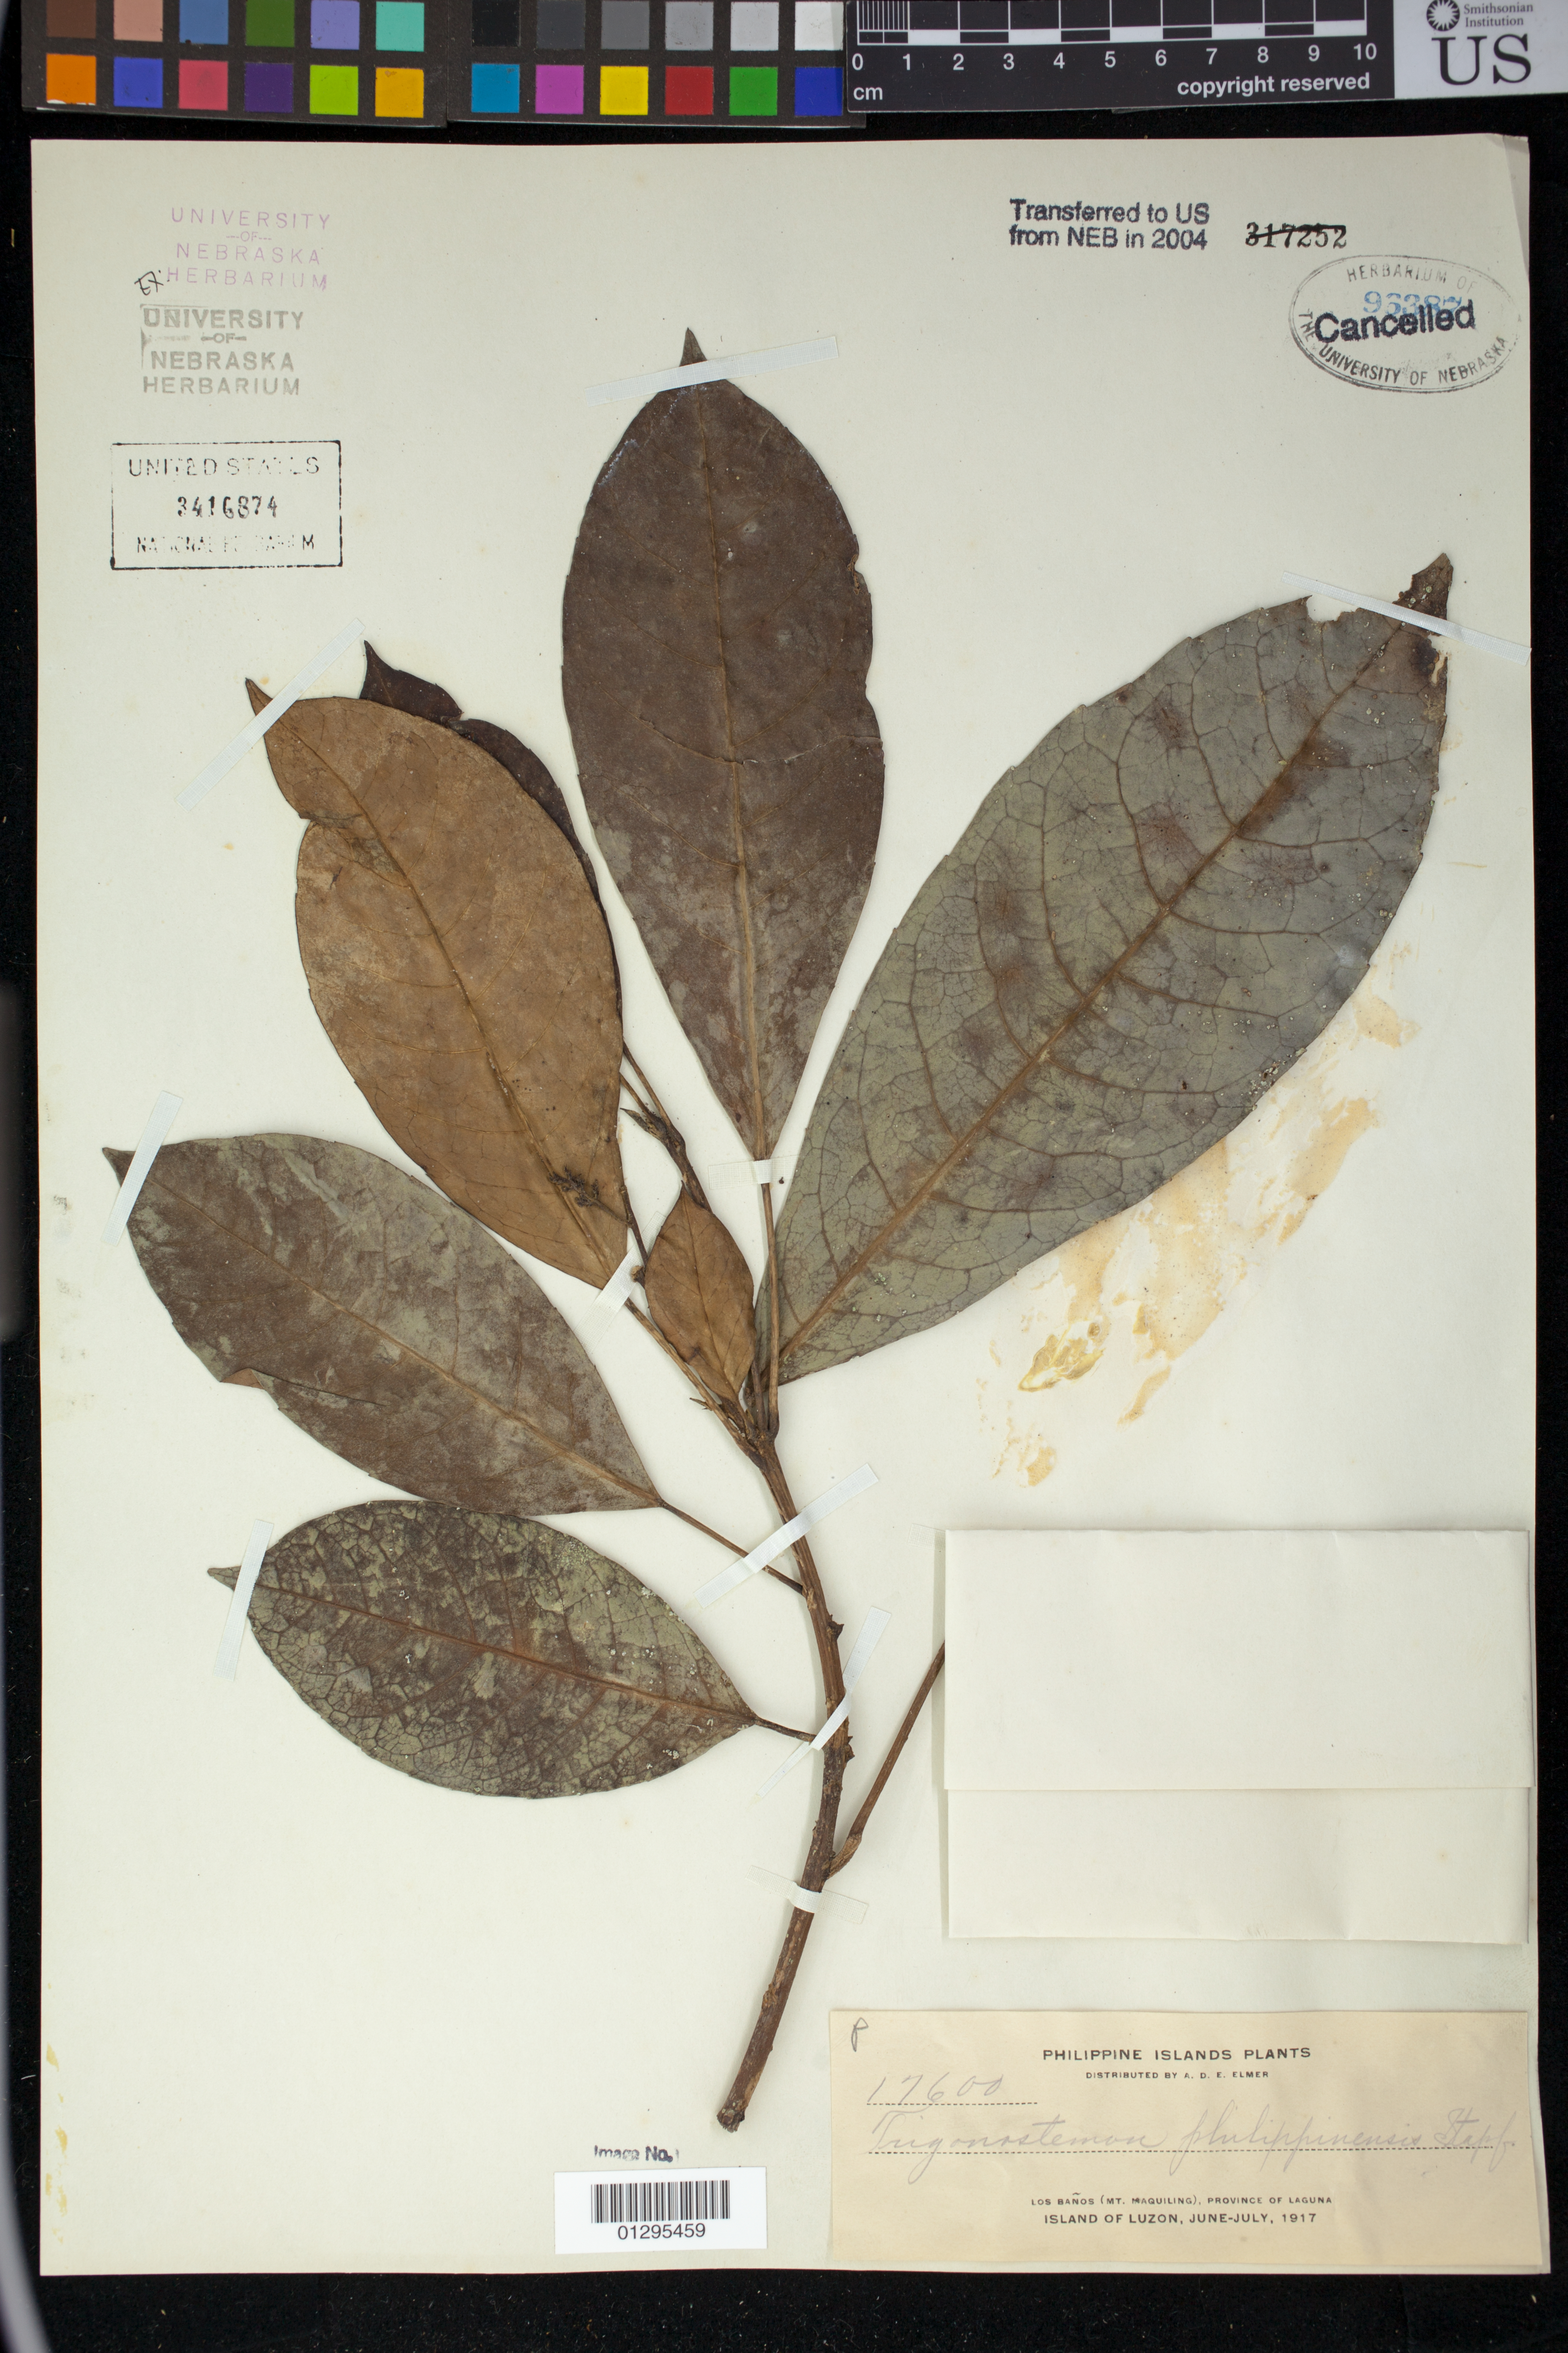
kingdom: Plantae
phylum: Tracheophyta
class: Magnoliopsida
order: Malpighiales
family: Euphorbiaceae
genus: Trigonostemon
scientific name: Trigonostemon philippinensis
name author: Stapf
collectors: A. D. E. Elmer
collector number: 17600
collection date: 1917-06/1917-07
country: Philippines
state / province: Calabarzon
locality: Los Banos (Mt. Maquiling) Province of Laguna Island of Luzon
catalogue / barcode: US 3416874